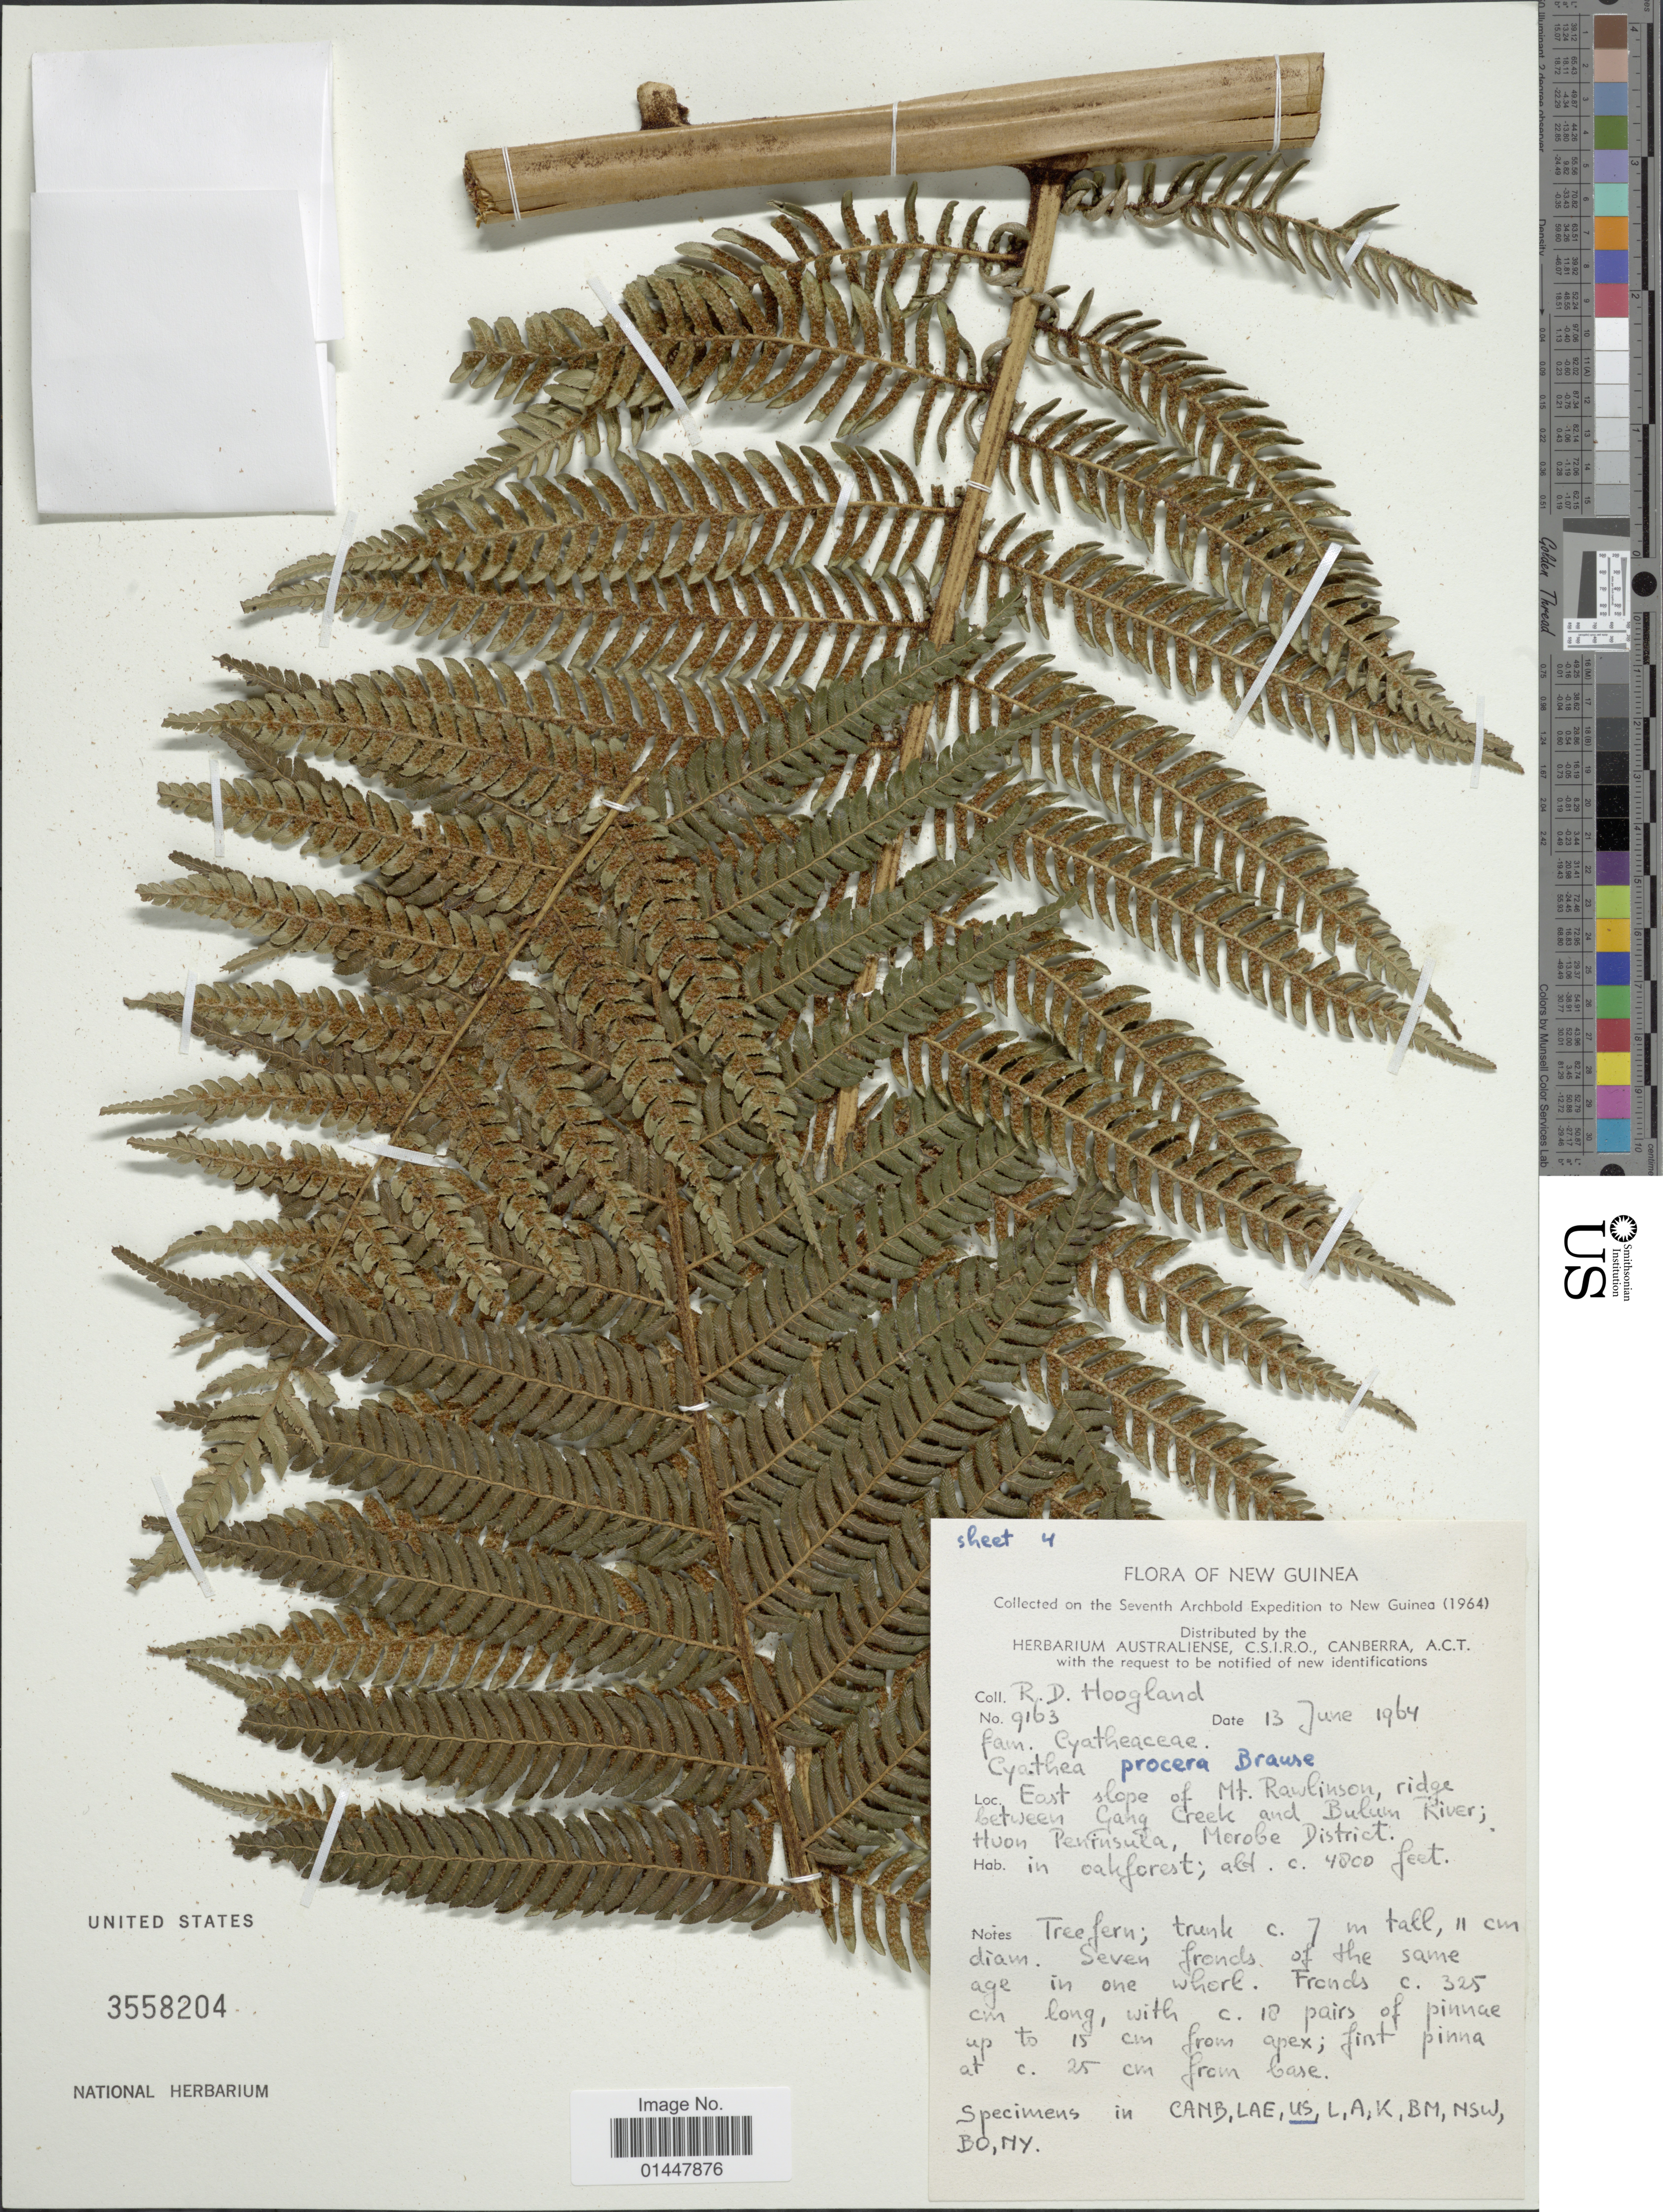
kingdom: Plantae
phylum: Tracheophyta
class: Polypodiopsida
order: Cyatheales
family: Cyatheaceae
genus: Sphaeropteris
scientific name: Sphaeropteris procera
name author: (Brause) R.M. Tryon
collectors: R. D. Hoogland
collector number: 9163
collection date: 1964-06-13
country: Papua New Guinea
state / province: Morobe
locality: New Guinea, east slope of Mt. Rawlinson, ridge between Gang Creek and Bulum River, Huon Peninsula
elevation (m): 1463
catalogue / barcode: US 3558204